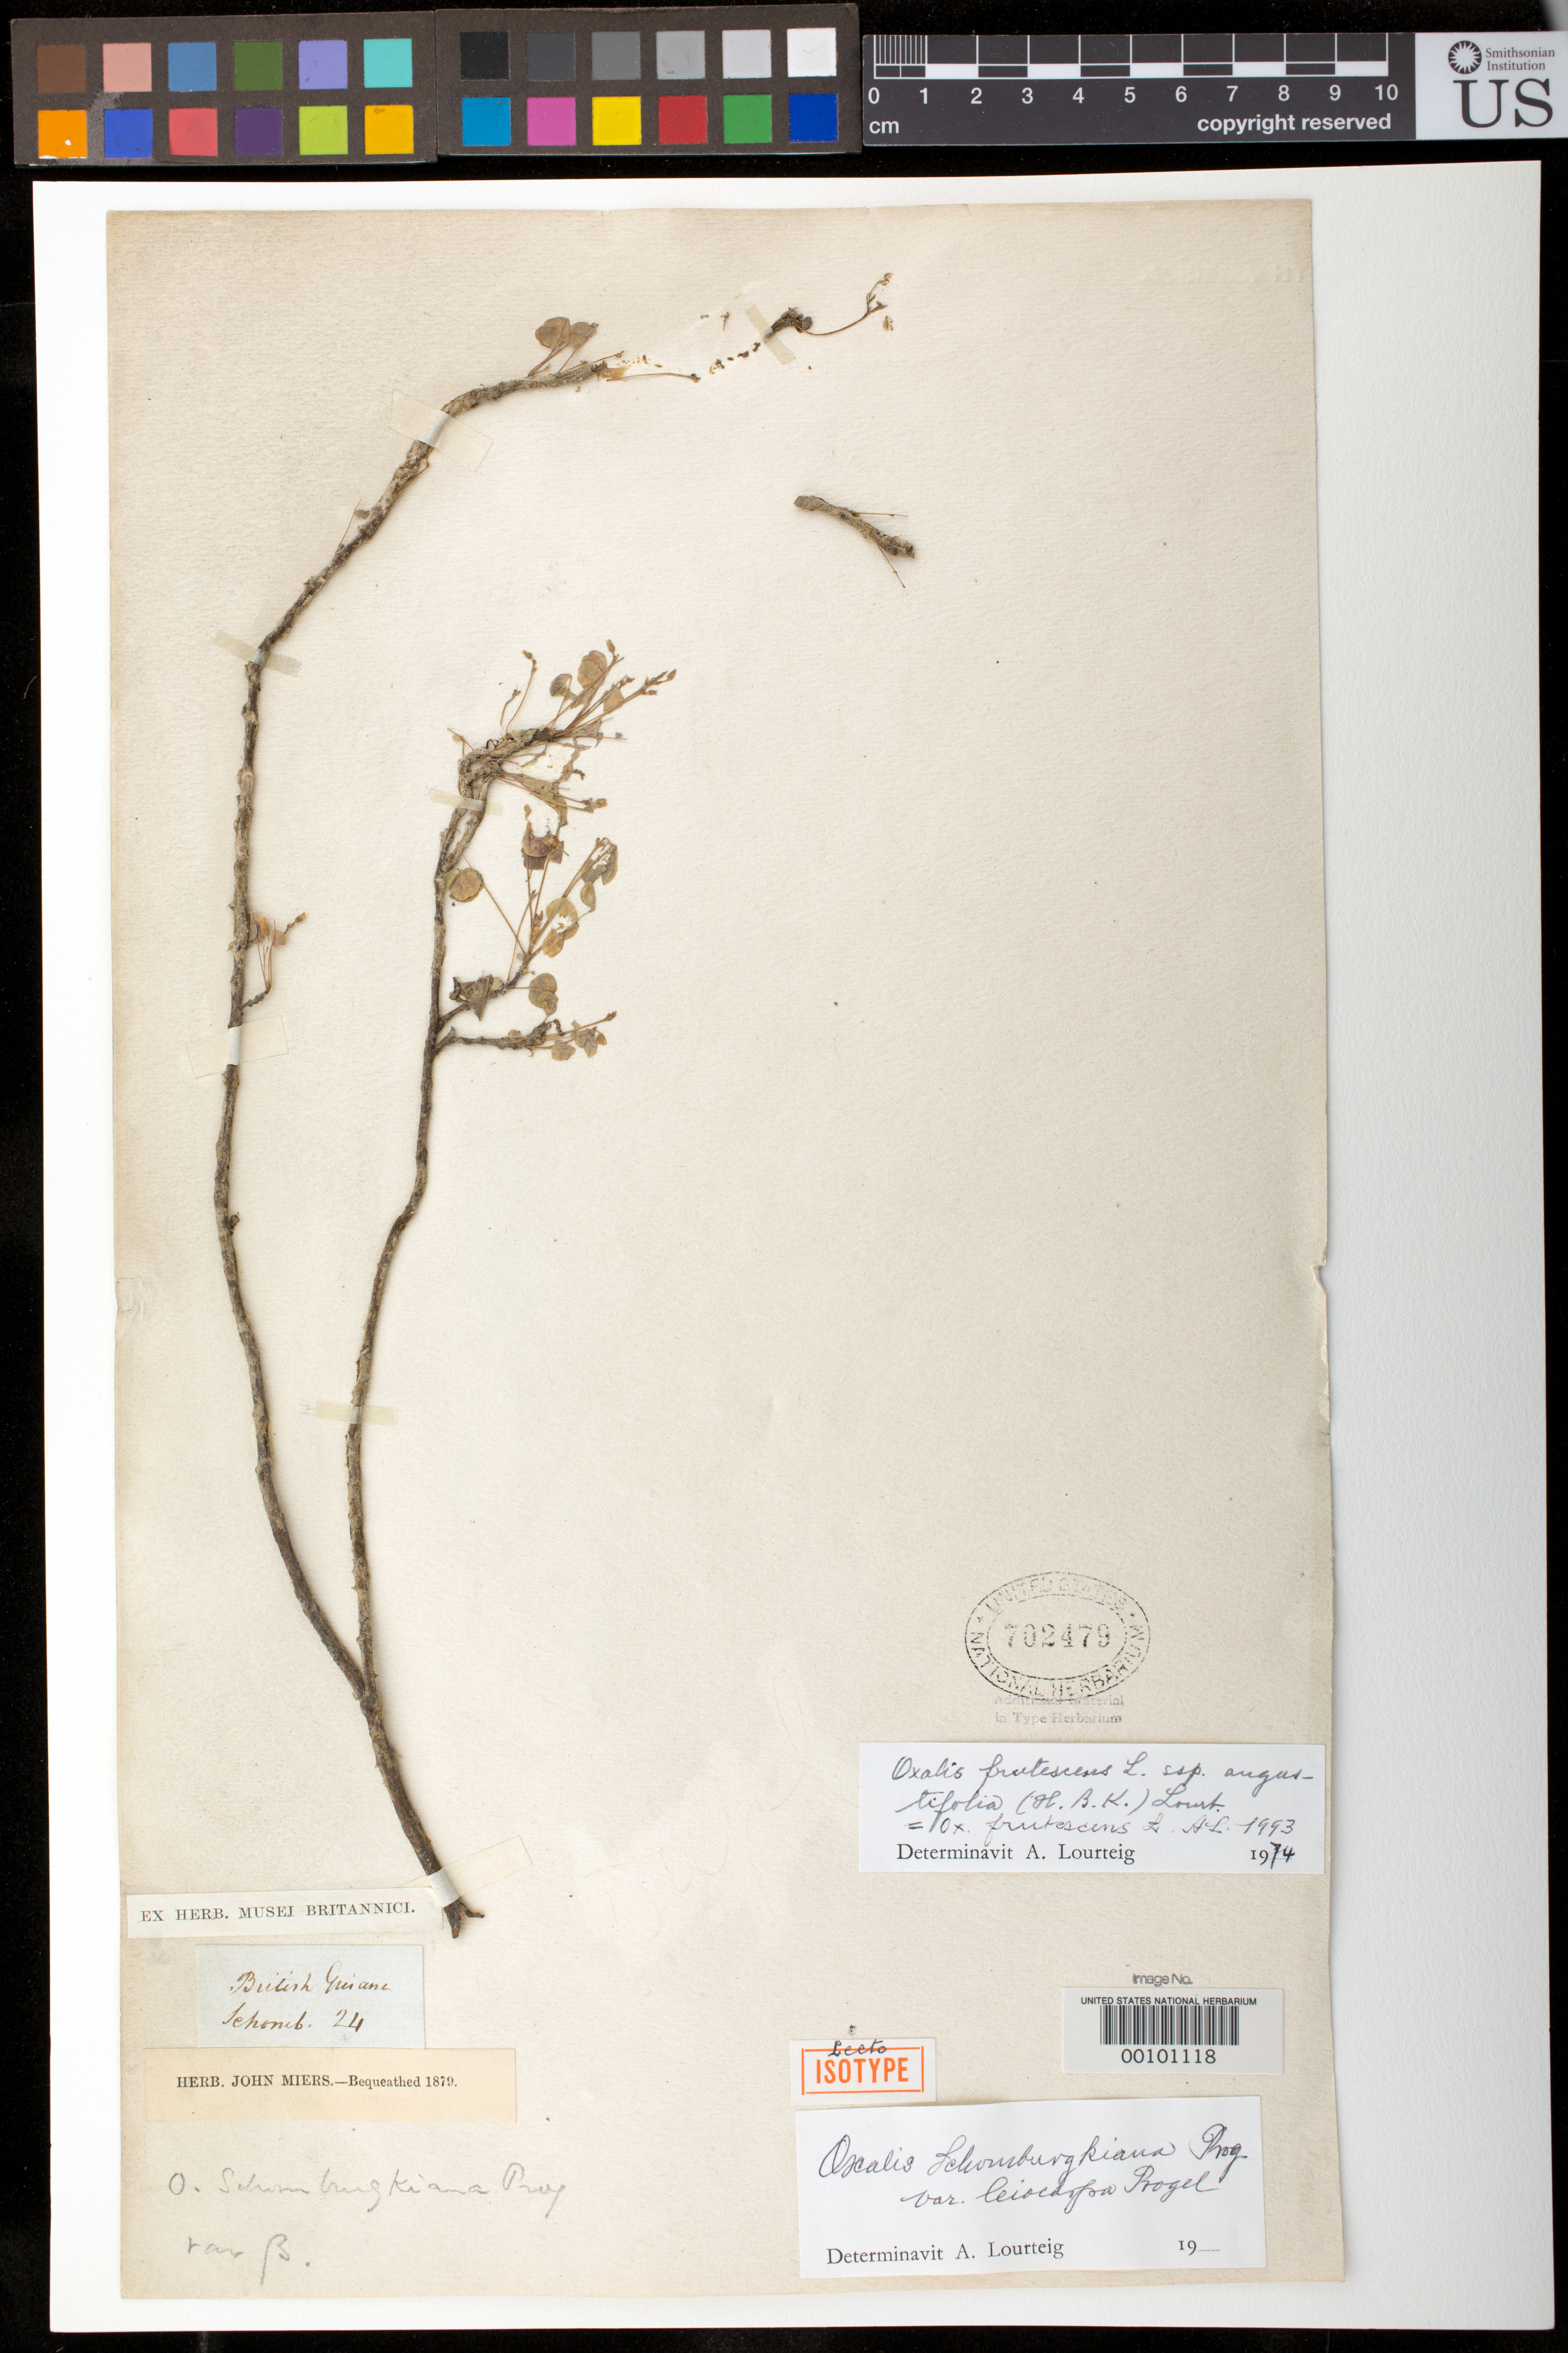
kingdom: Plantae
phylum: Tracheophyta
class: Magnoliopsida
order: Oxalidales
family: Oxalidaceae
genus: Oxalis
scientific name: Oxalis schomburgkiana var. leiocarpa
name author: Progel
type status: Type Collection; Isosyntype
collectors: M. R. Schomburgk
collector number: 24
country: Guyana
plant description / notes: Protologue, "Guyana gallica". Oxalis schomburgkiana Progel was described with 2 varieties (var. lasiocarpa, var. leiocarpa), with neither indicated as typical variety; types of the varieties are also (syn) types of the species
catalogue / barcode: US 702479